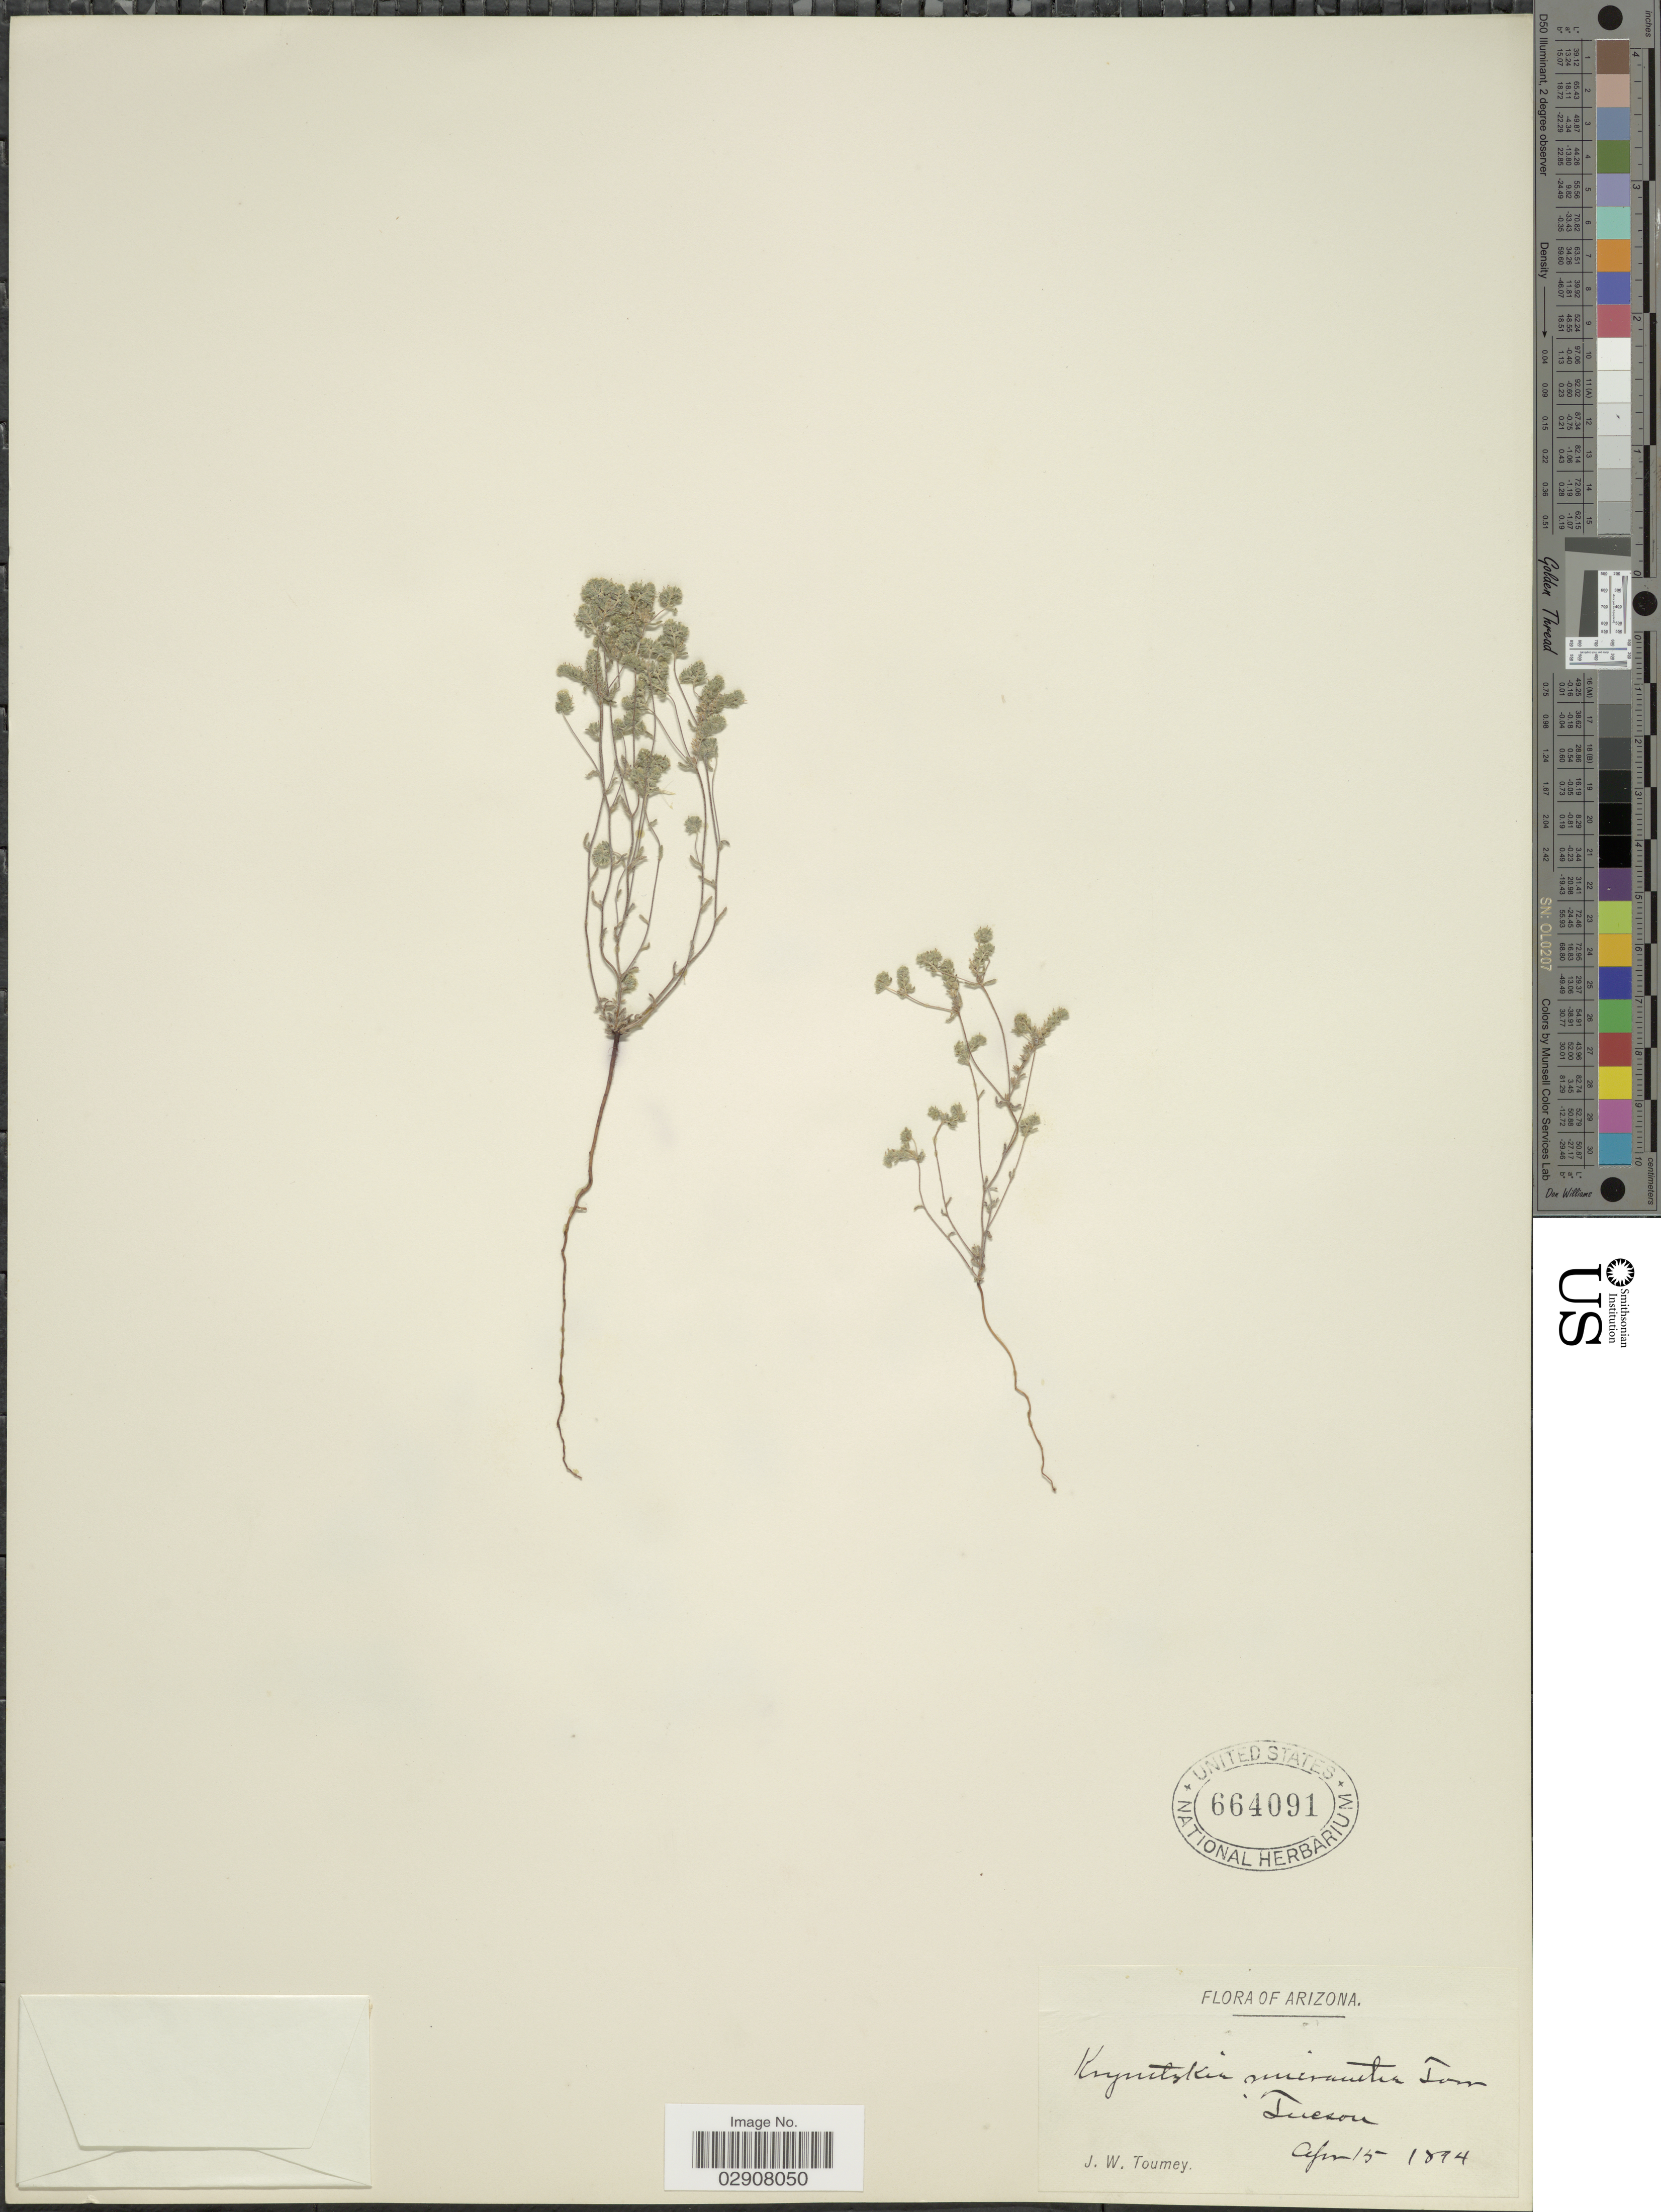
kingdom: Plantae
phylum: Tracheophyta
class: Magnoliopsida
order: Boraginales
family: Boraginaceae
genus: Cryptantha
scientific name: Cryptantha micrantha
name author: (Torr.) I.M. Johnst.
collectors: J. W. Toumey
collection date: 1894-04-15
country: United States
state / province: Arizona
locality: Tucson.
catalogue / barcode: US 664091